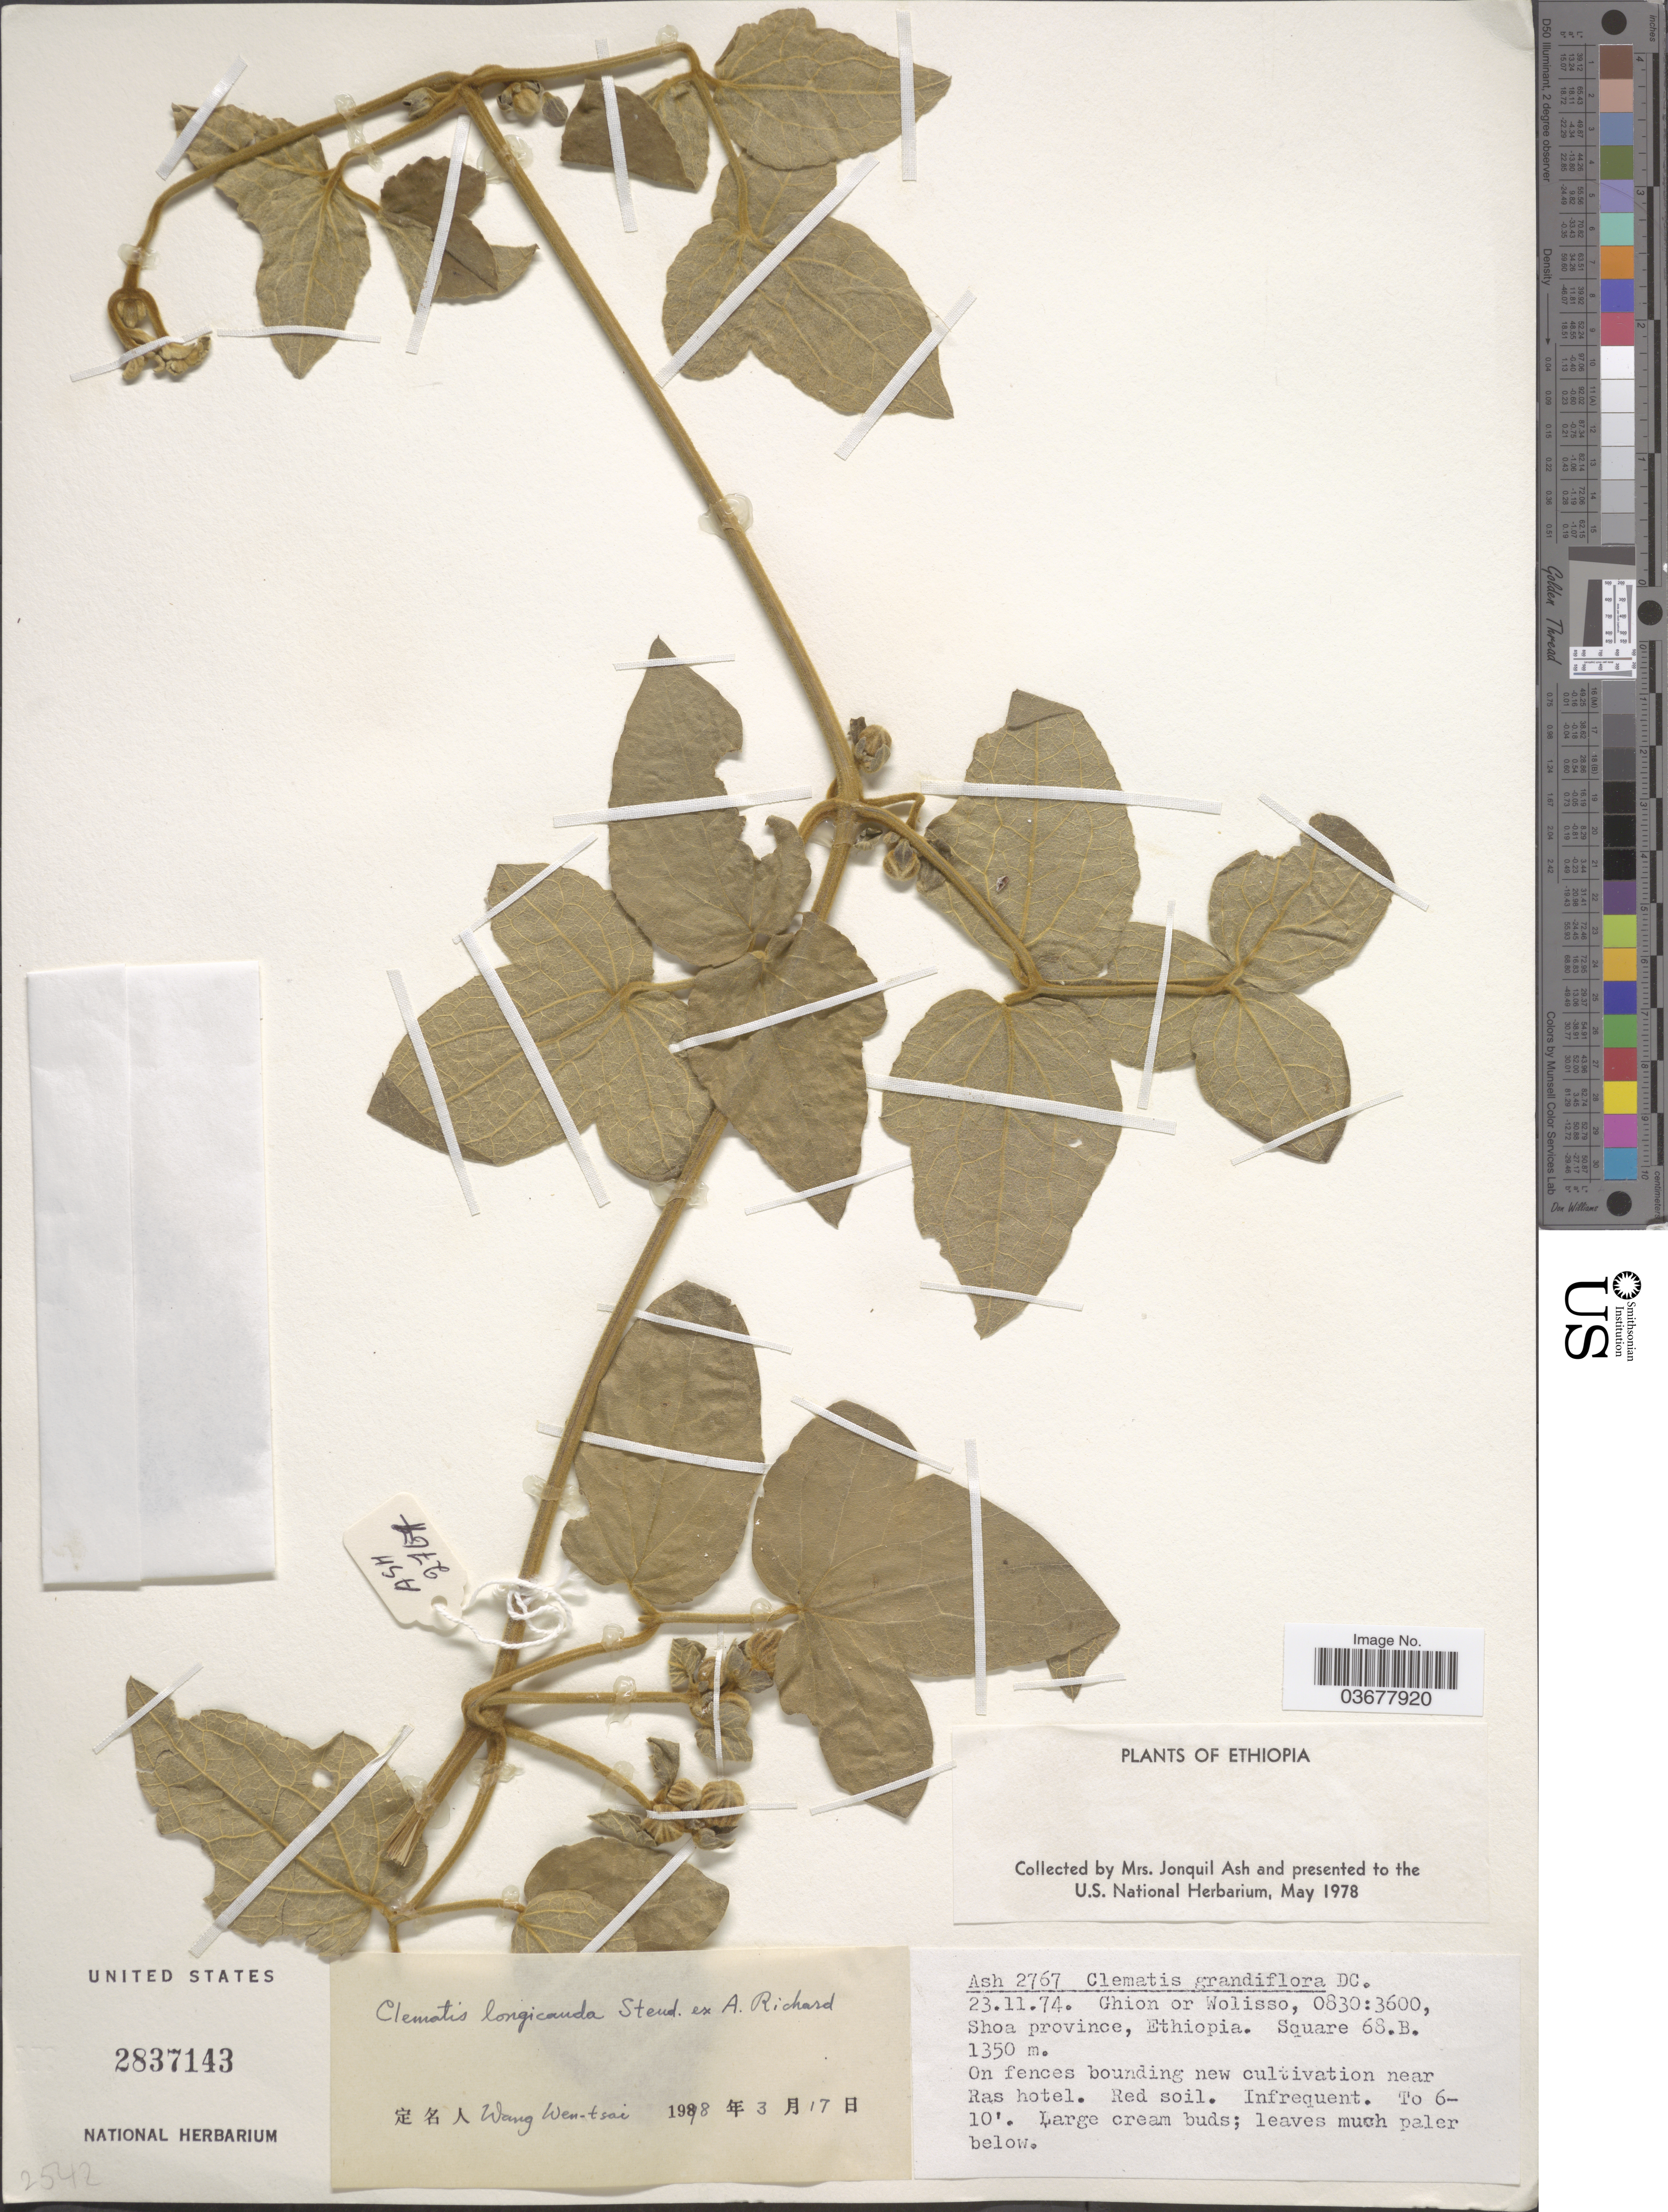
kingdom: Plantae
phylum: Tracheophyta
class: Magnoliopsida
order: Ranunculales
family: Ranunculaceae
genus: Clematis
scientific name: Clematis longicauda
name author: Steud. ex A. Rich.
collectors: J. Ash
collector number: Ash 2767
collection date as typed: Transcribed d/m/y: 23/11/74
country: Ethiopia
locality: Ghion or Wolisso, 0830:3600, Shoa province.Square 68.B.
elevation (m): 1350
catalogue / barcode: US 2837143